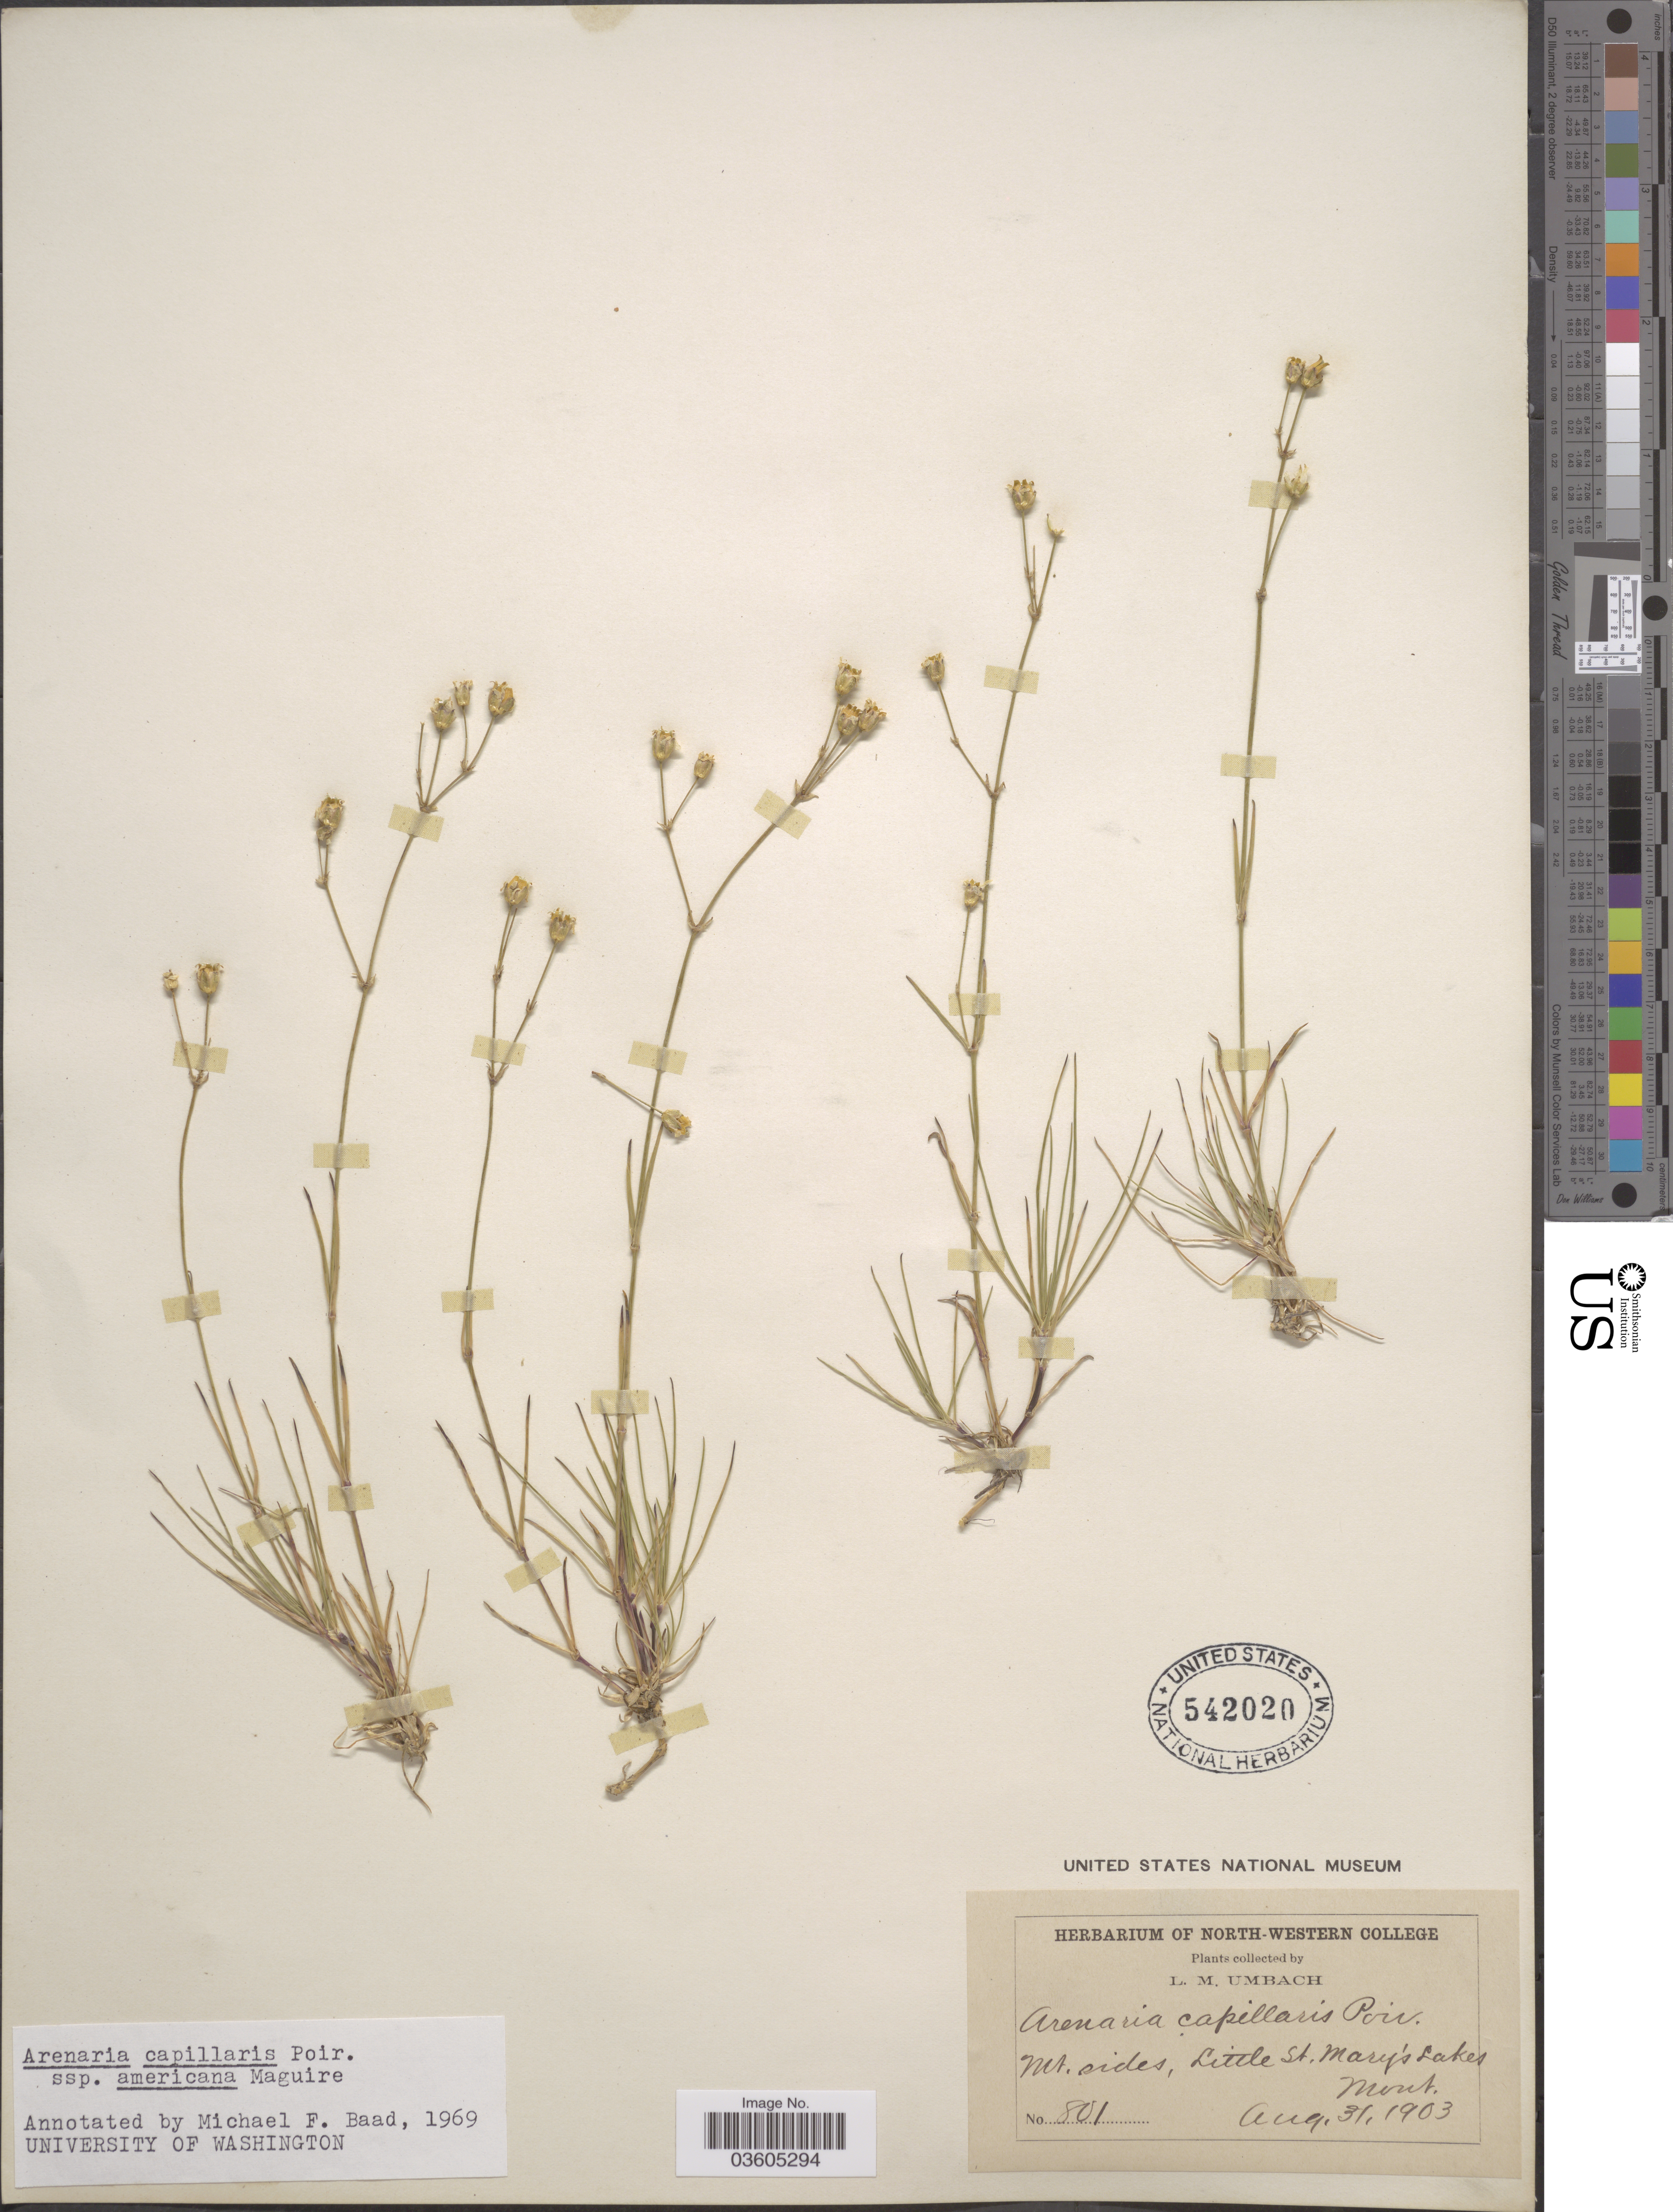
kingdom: Plantae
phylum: Tracheophyta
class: Magnoliopsida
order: Caryophyllales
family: Caryophyllaceae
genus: Eremogone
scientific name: Eremogone capillaris var. americana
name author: (Maguire) R.L. Hartm. & Rabeler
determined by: U.S. National Herbarium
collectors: L. M. Umbach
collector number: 801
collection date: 1903-08-31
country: United States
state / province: Montana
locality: Mt. sides, Little St. Mary's Lakes.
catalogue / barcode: US 542020